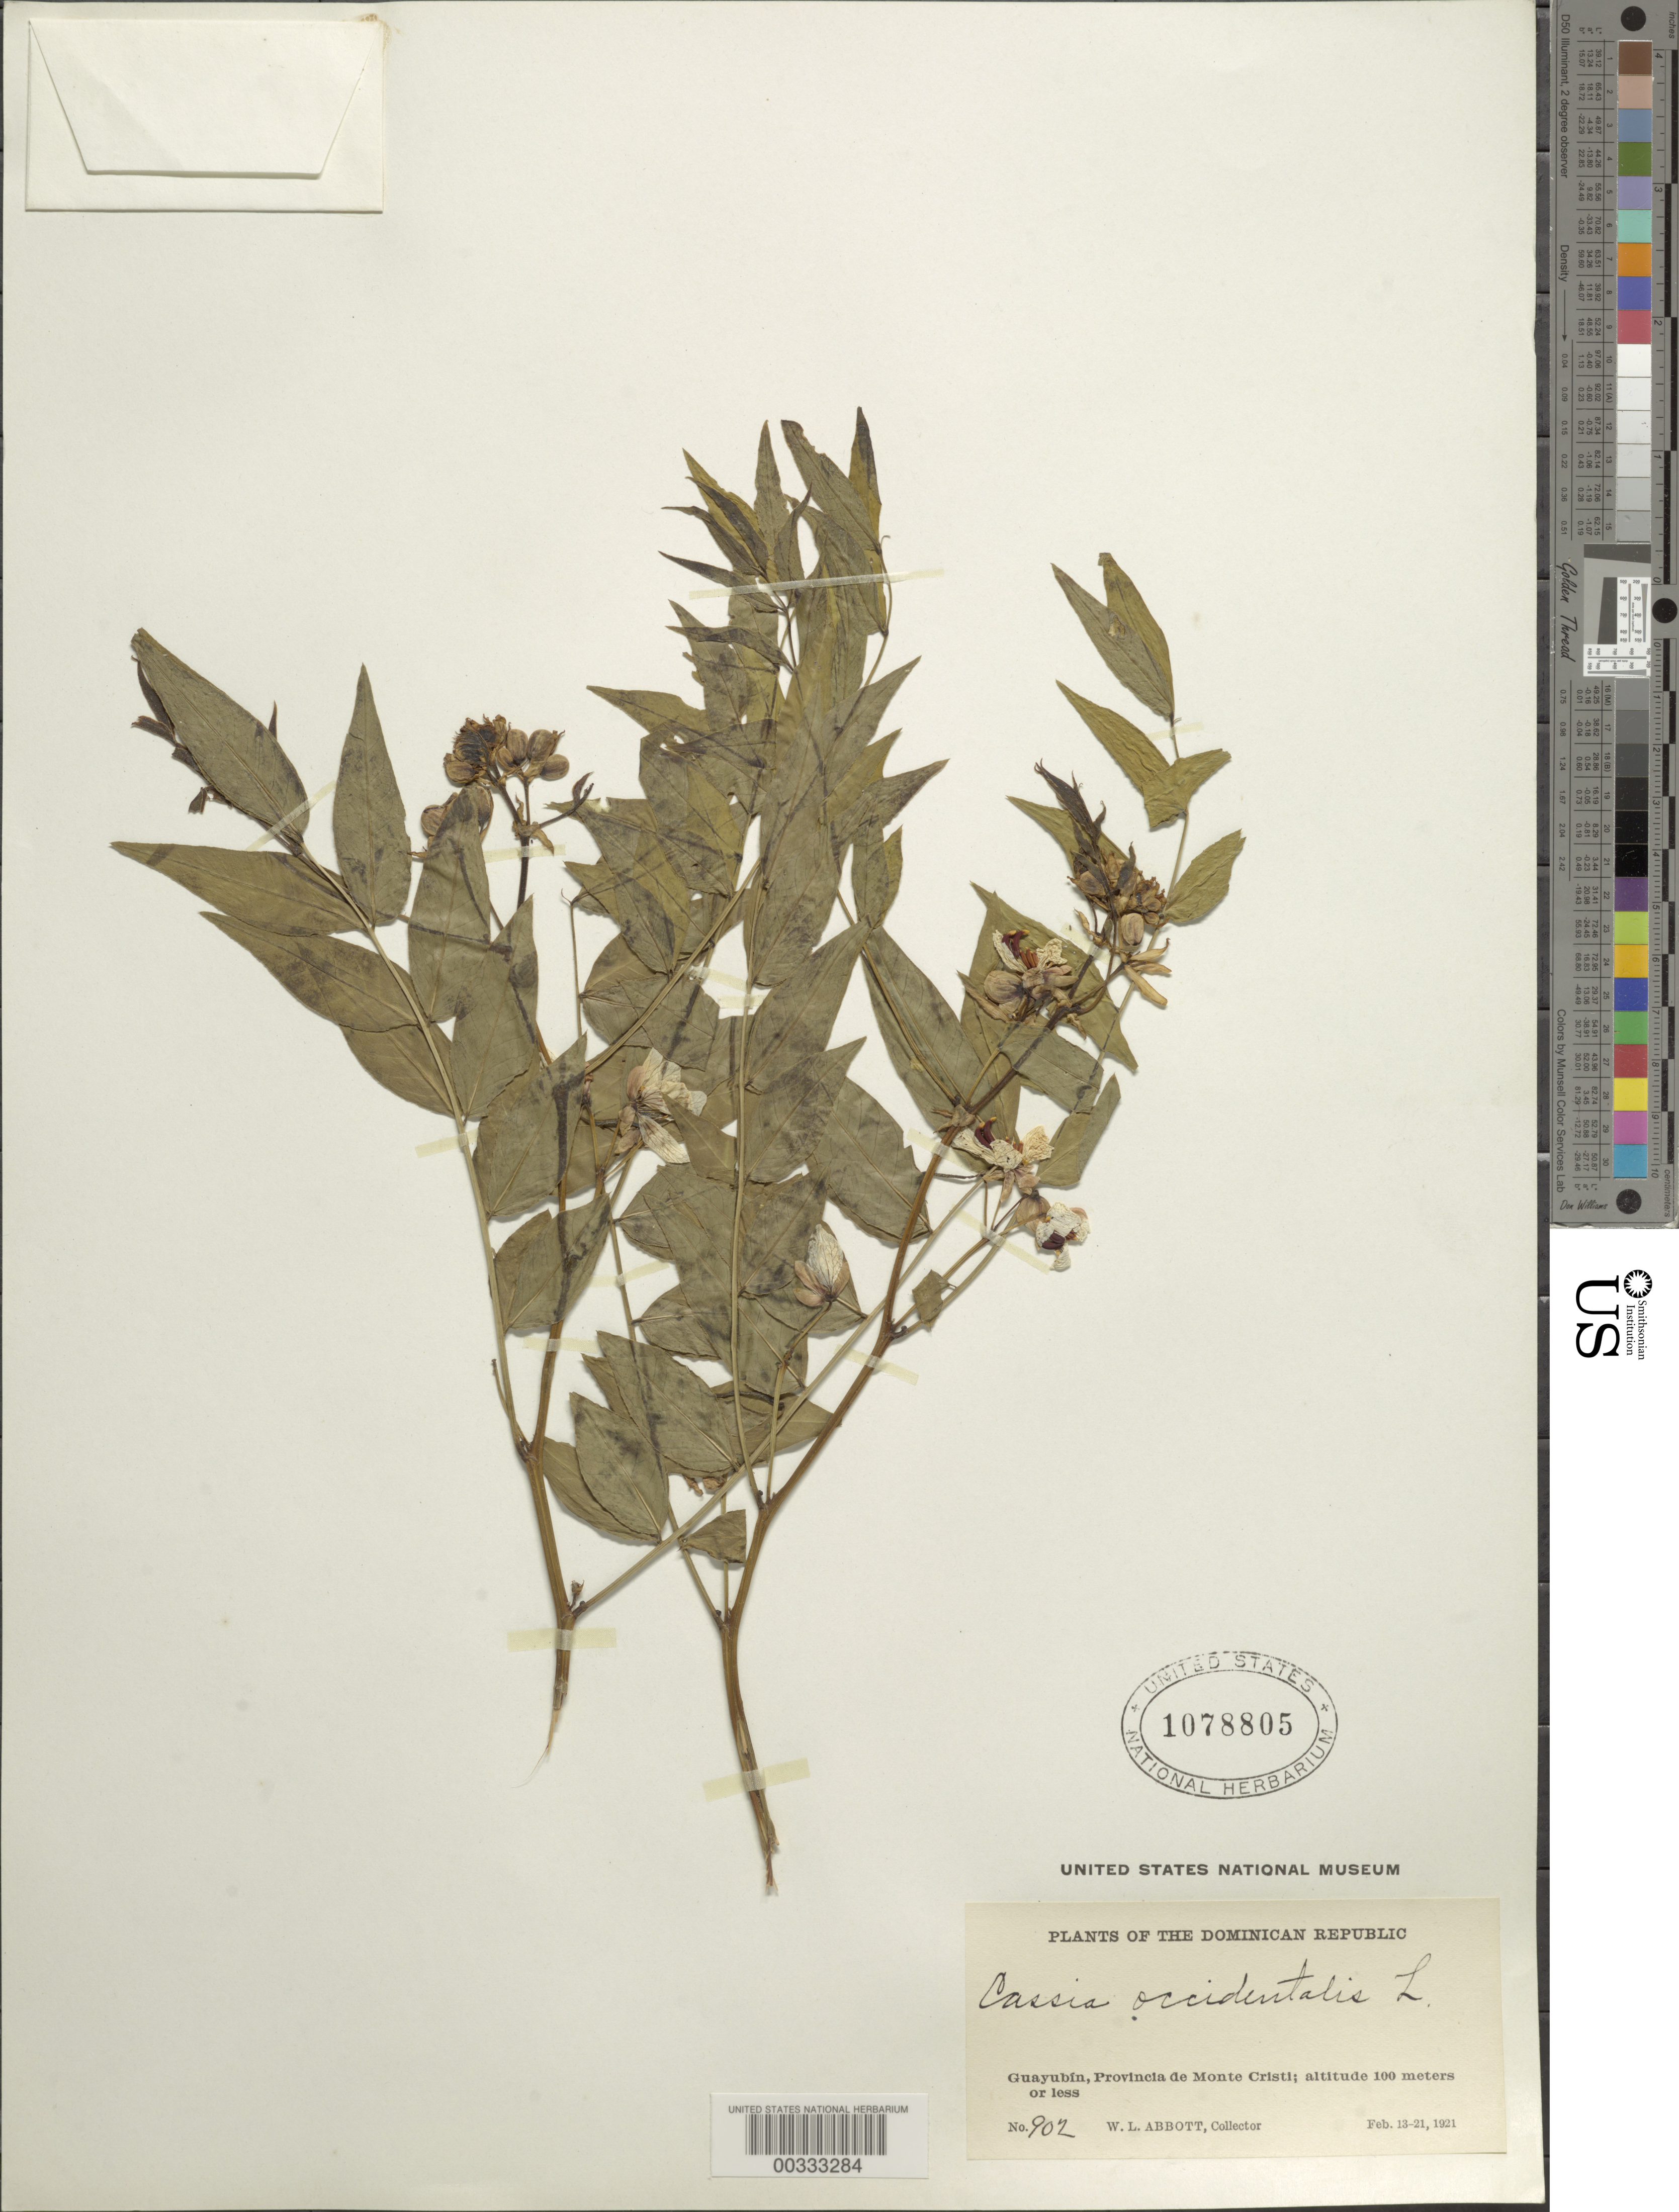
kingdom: Plantae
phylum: Tracheophyta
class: Magnoliopsida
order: Fabales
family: Fabaceae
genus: Senna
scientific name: Senna sophera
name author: (L.) Roxb.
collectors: W. L. Abbott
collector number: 902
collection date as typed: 13 Feb 1921 to 21 Feb 1921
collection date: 1921-02-13/1921-02-21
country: Dominican Republic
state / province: Monte Cristi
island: Hispaniola Island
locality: Guayubin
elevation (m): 100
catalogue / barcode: US 1078805